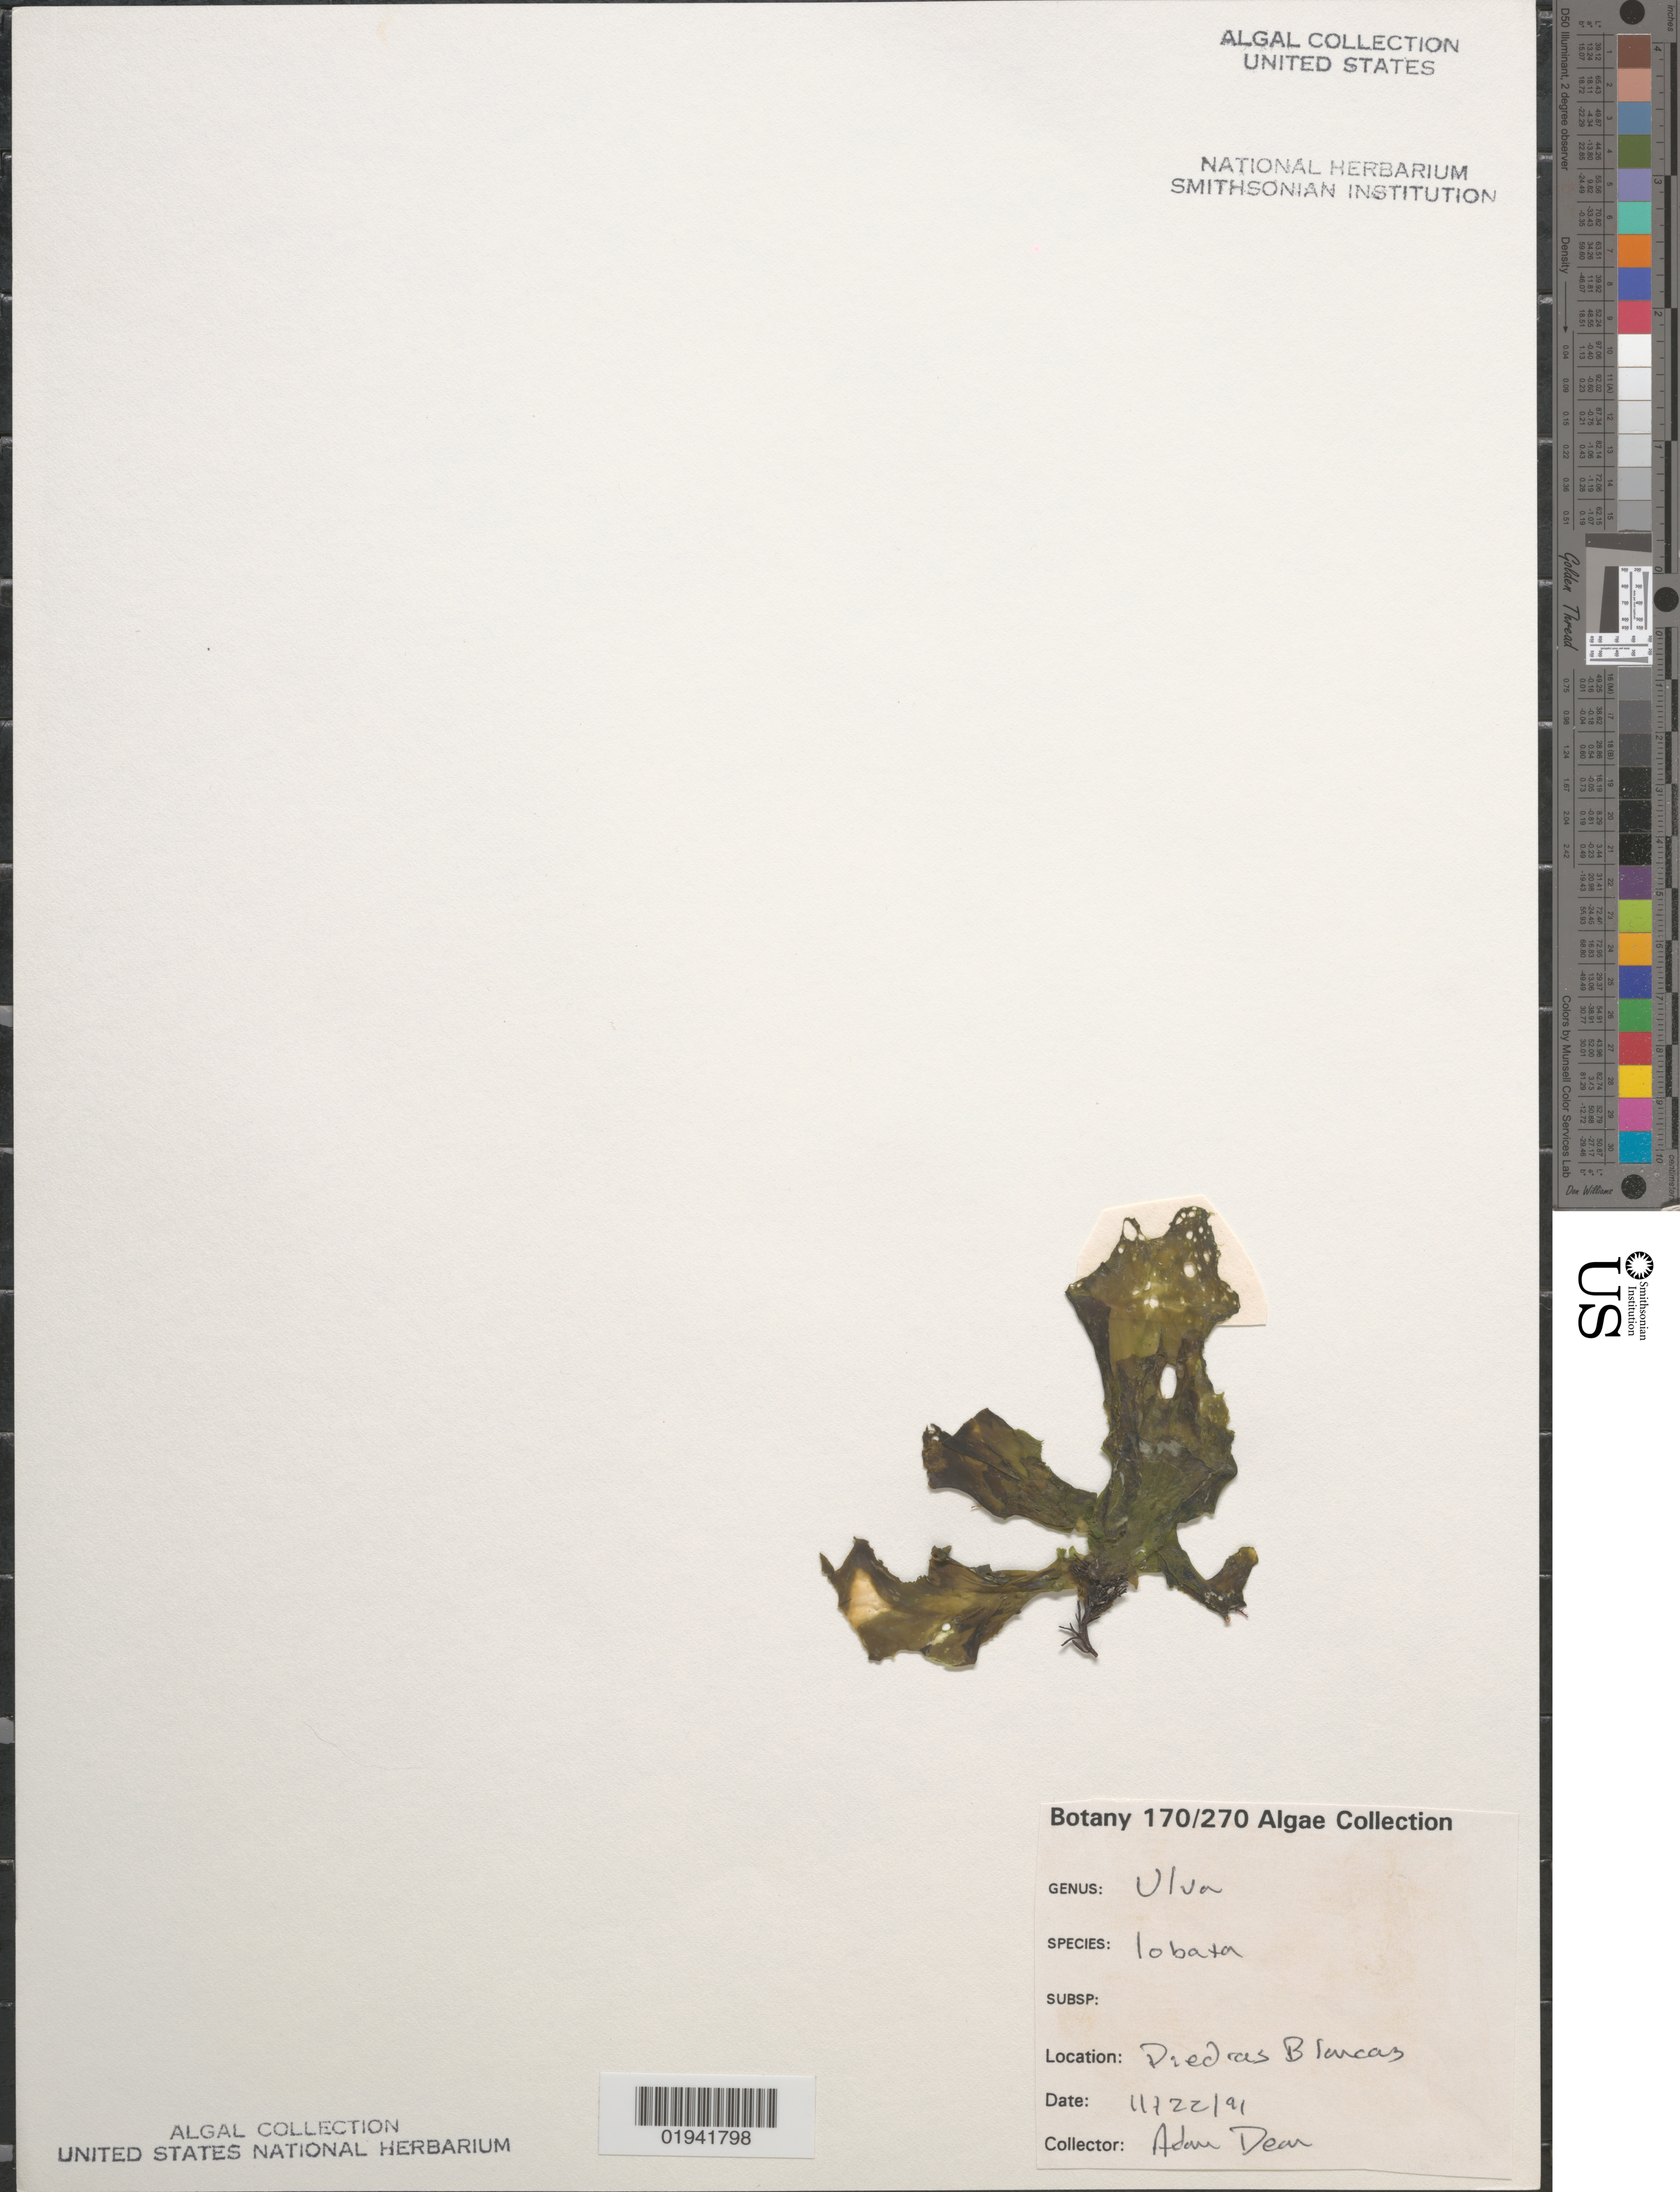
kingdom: Plantae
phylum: Chlorophyta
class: Ulvophyceae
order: Ulvales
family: Ulvaceae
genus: Ulva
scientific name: Ulva lactuca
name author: L.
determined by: Algae name updating Project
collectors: A. Dean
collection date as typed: Transcribed d/m/y: 22/11/91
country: United States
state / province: California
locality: Piedras Blancas.